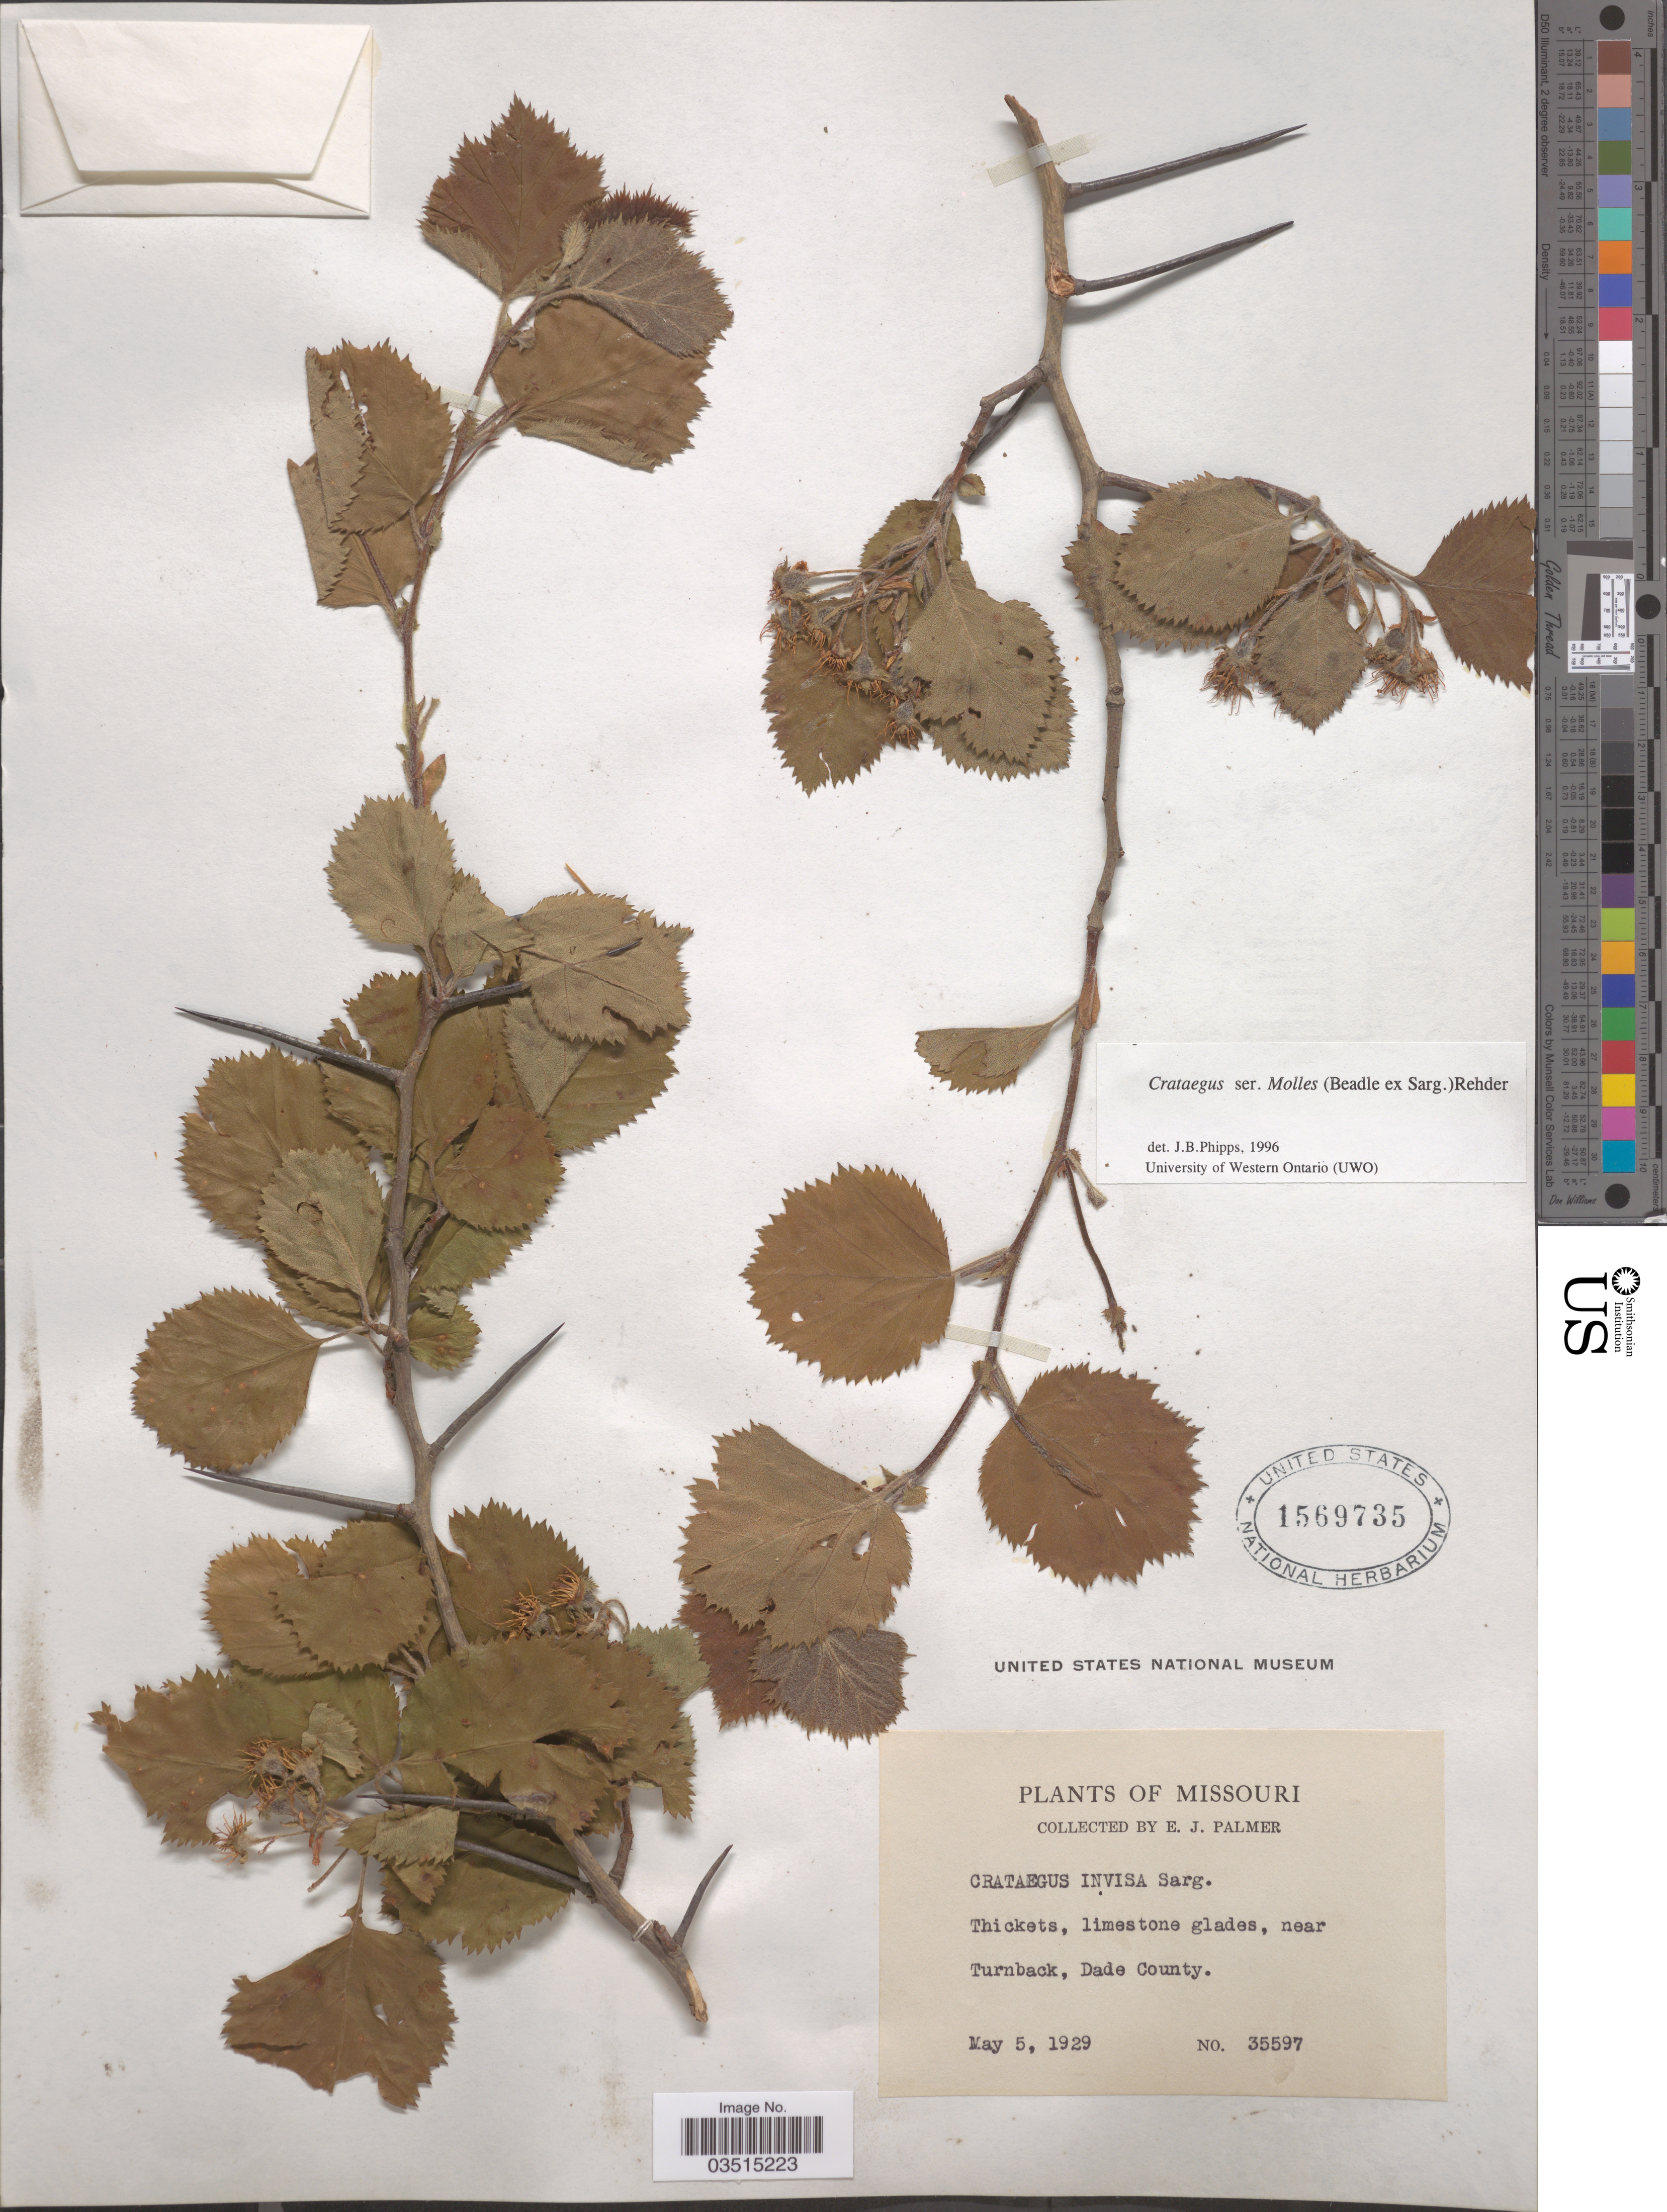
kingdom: Plantae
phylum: Tracheophyta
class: Magnoliopsida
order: Rosales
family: Rosaceae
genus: Crataegus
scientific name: Crataegus invisa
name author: Sarg.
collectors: E. J. Palmer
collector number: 35597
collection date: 1929-05-05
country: United States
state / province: Missouri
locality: Near Turnback, Dade County.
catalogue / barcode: US 1569735